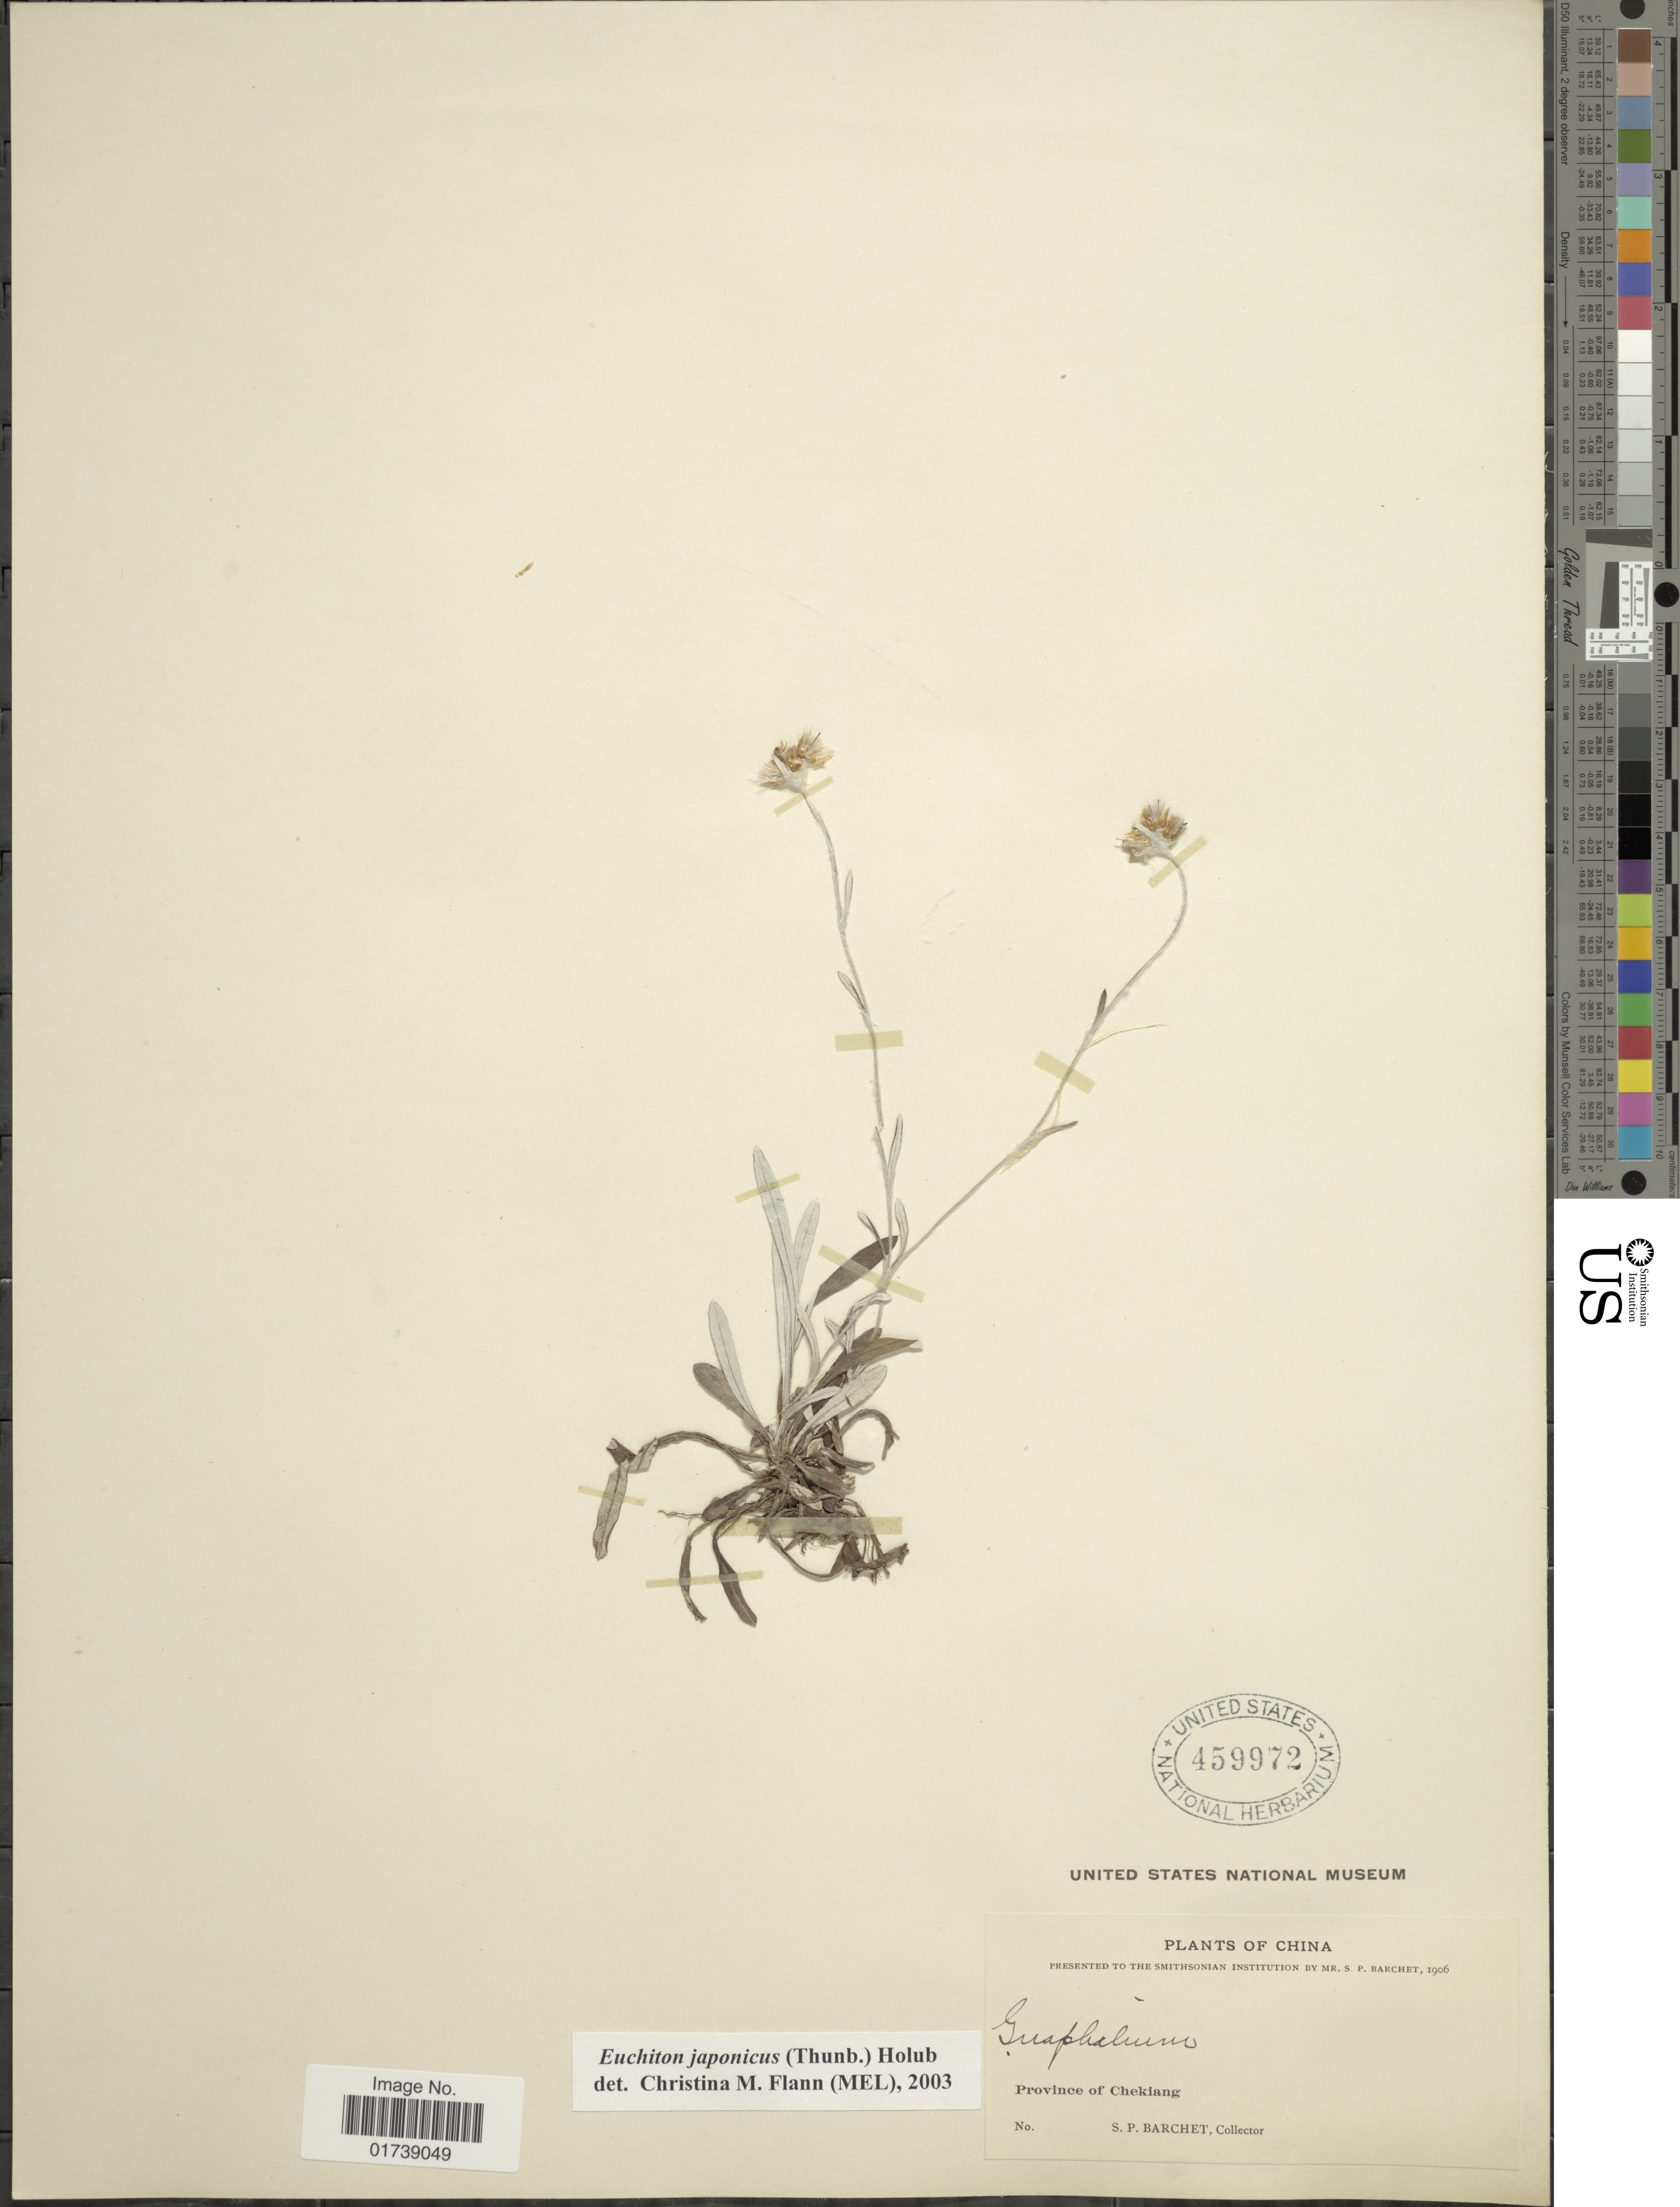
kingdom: Plantae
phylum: Tracheophyta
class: Magnoliopsida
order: Asterales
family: Asteraceae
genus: Euchiton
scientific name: Euchiton japonicus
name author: (Thunb.) Anderb.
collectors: S. P. Barchet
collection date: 1906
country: China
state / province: Zhejiang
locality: Province of Chekiang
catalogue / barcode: US 459972